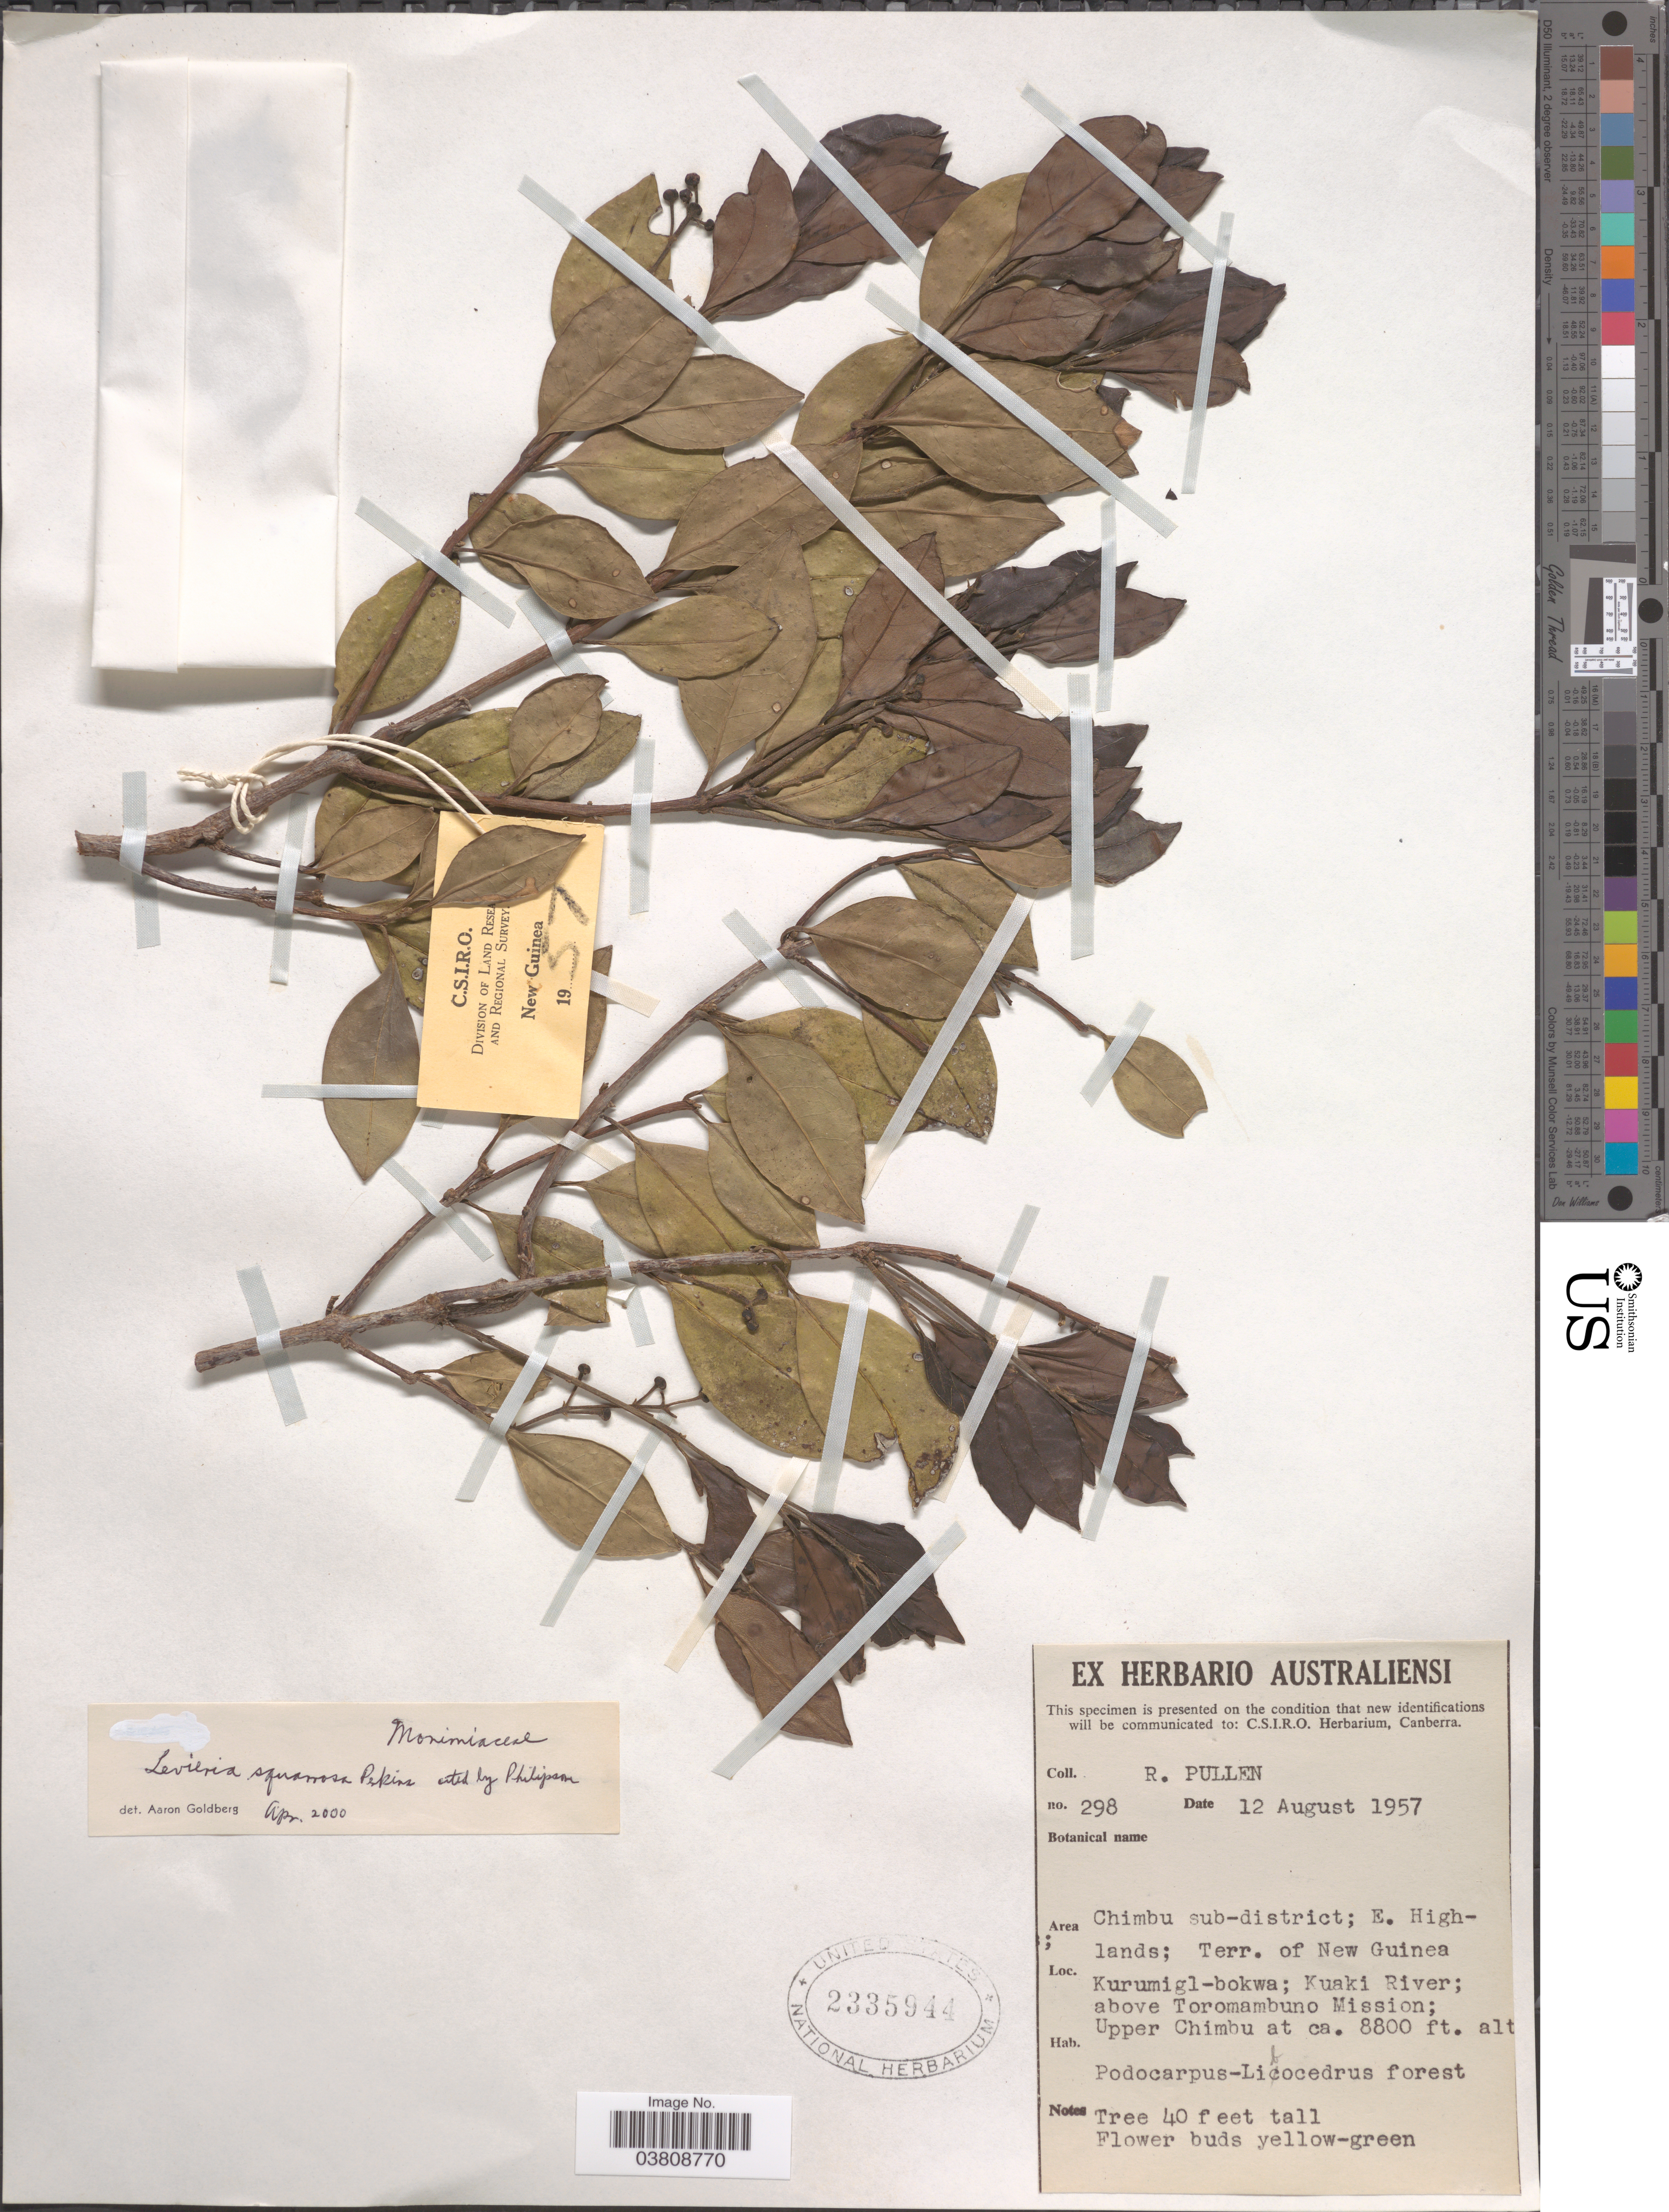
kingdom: Plantae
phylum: Tracheophyta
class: Magnoliopsida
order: Laurales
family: Monimiaceae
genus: Levieria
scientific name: Levieria squarrosa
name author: Perkins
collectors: R. Pullen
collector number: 298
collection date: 1957-08-12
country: Papua New Guinea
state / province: Chimbu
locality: Area Chimbu sub-district; E. Highlands; Terr. of New Guinea. Kurumigl-bokwa; Kuaki River; above Toromambuno Mission; Upper Chimbu.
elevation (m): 2682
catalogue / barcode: US 2335944